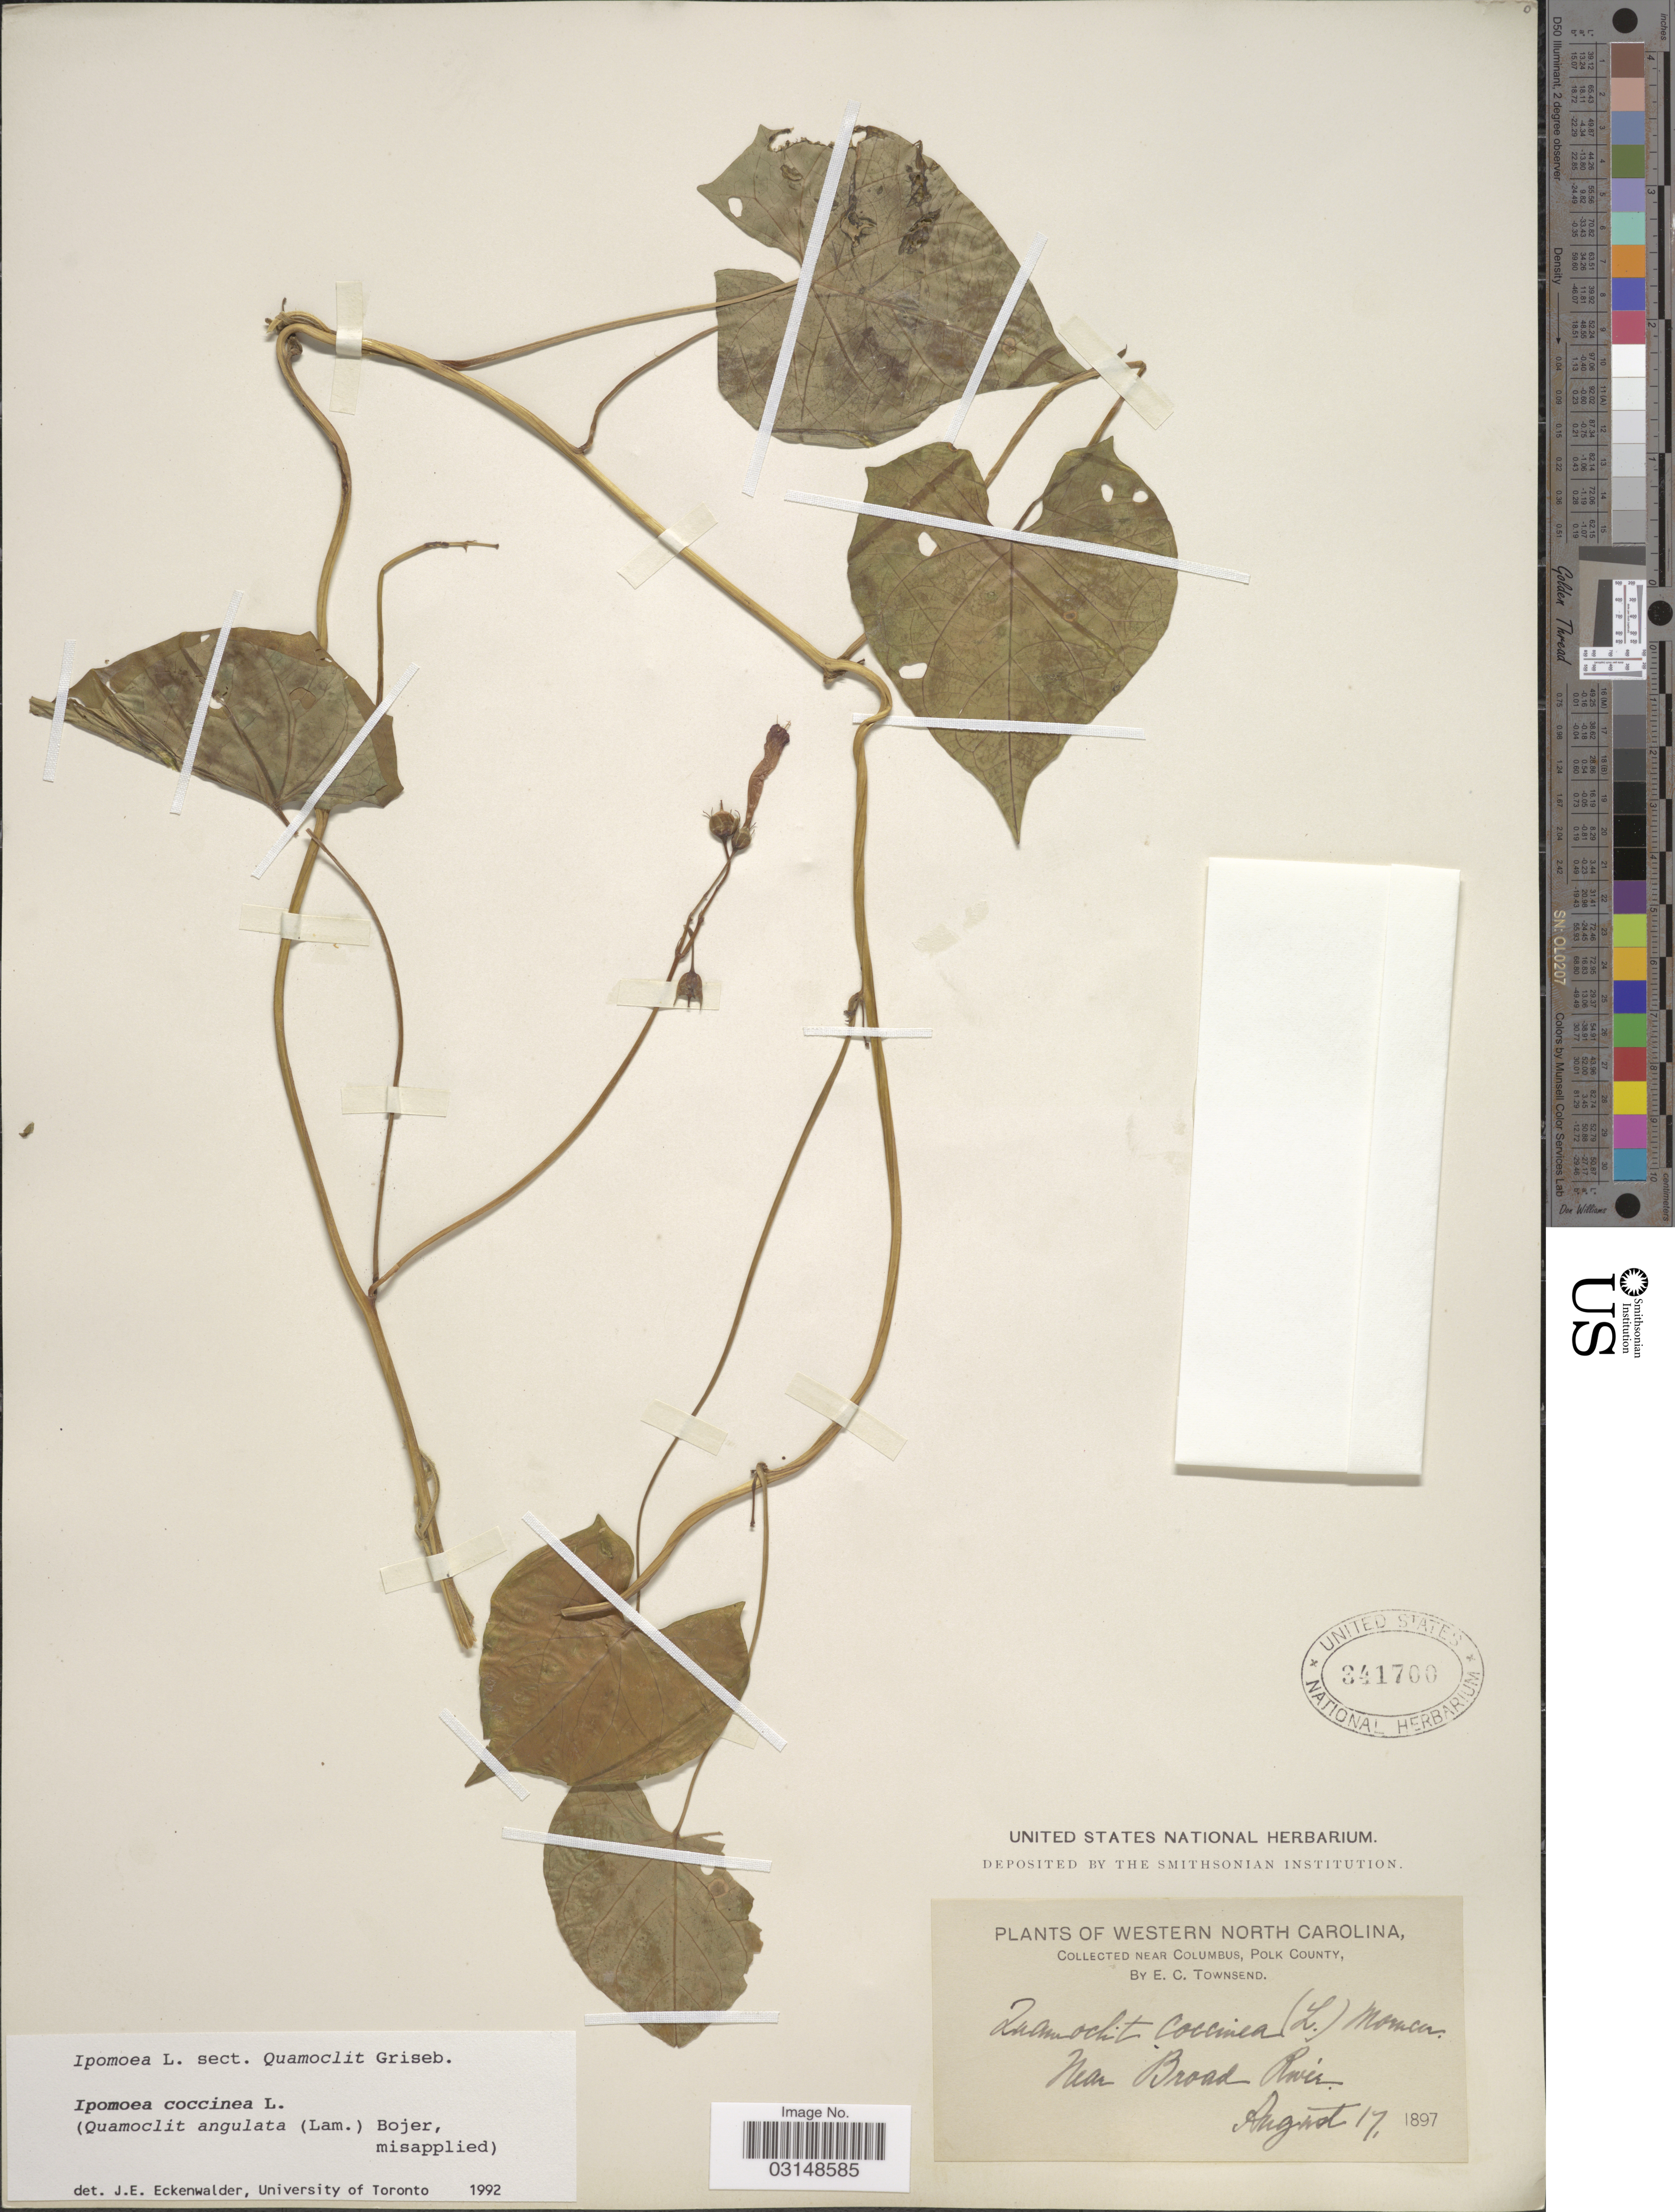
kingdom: Plantae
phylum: Tracheophyta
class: Magnoliopsida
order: Solanales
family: Convolvulaceae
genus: Ipomoea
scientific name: Ipomoea coccinea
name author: L.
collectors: E. C. Townsend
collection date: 1897-08-17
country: United States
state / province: North Carolina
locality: Western North Caroline, Near Columbus, Polk County, Near Broad River.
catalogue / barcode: US 341700